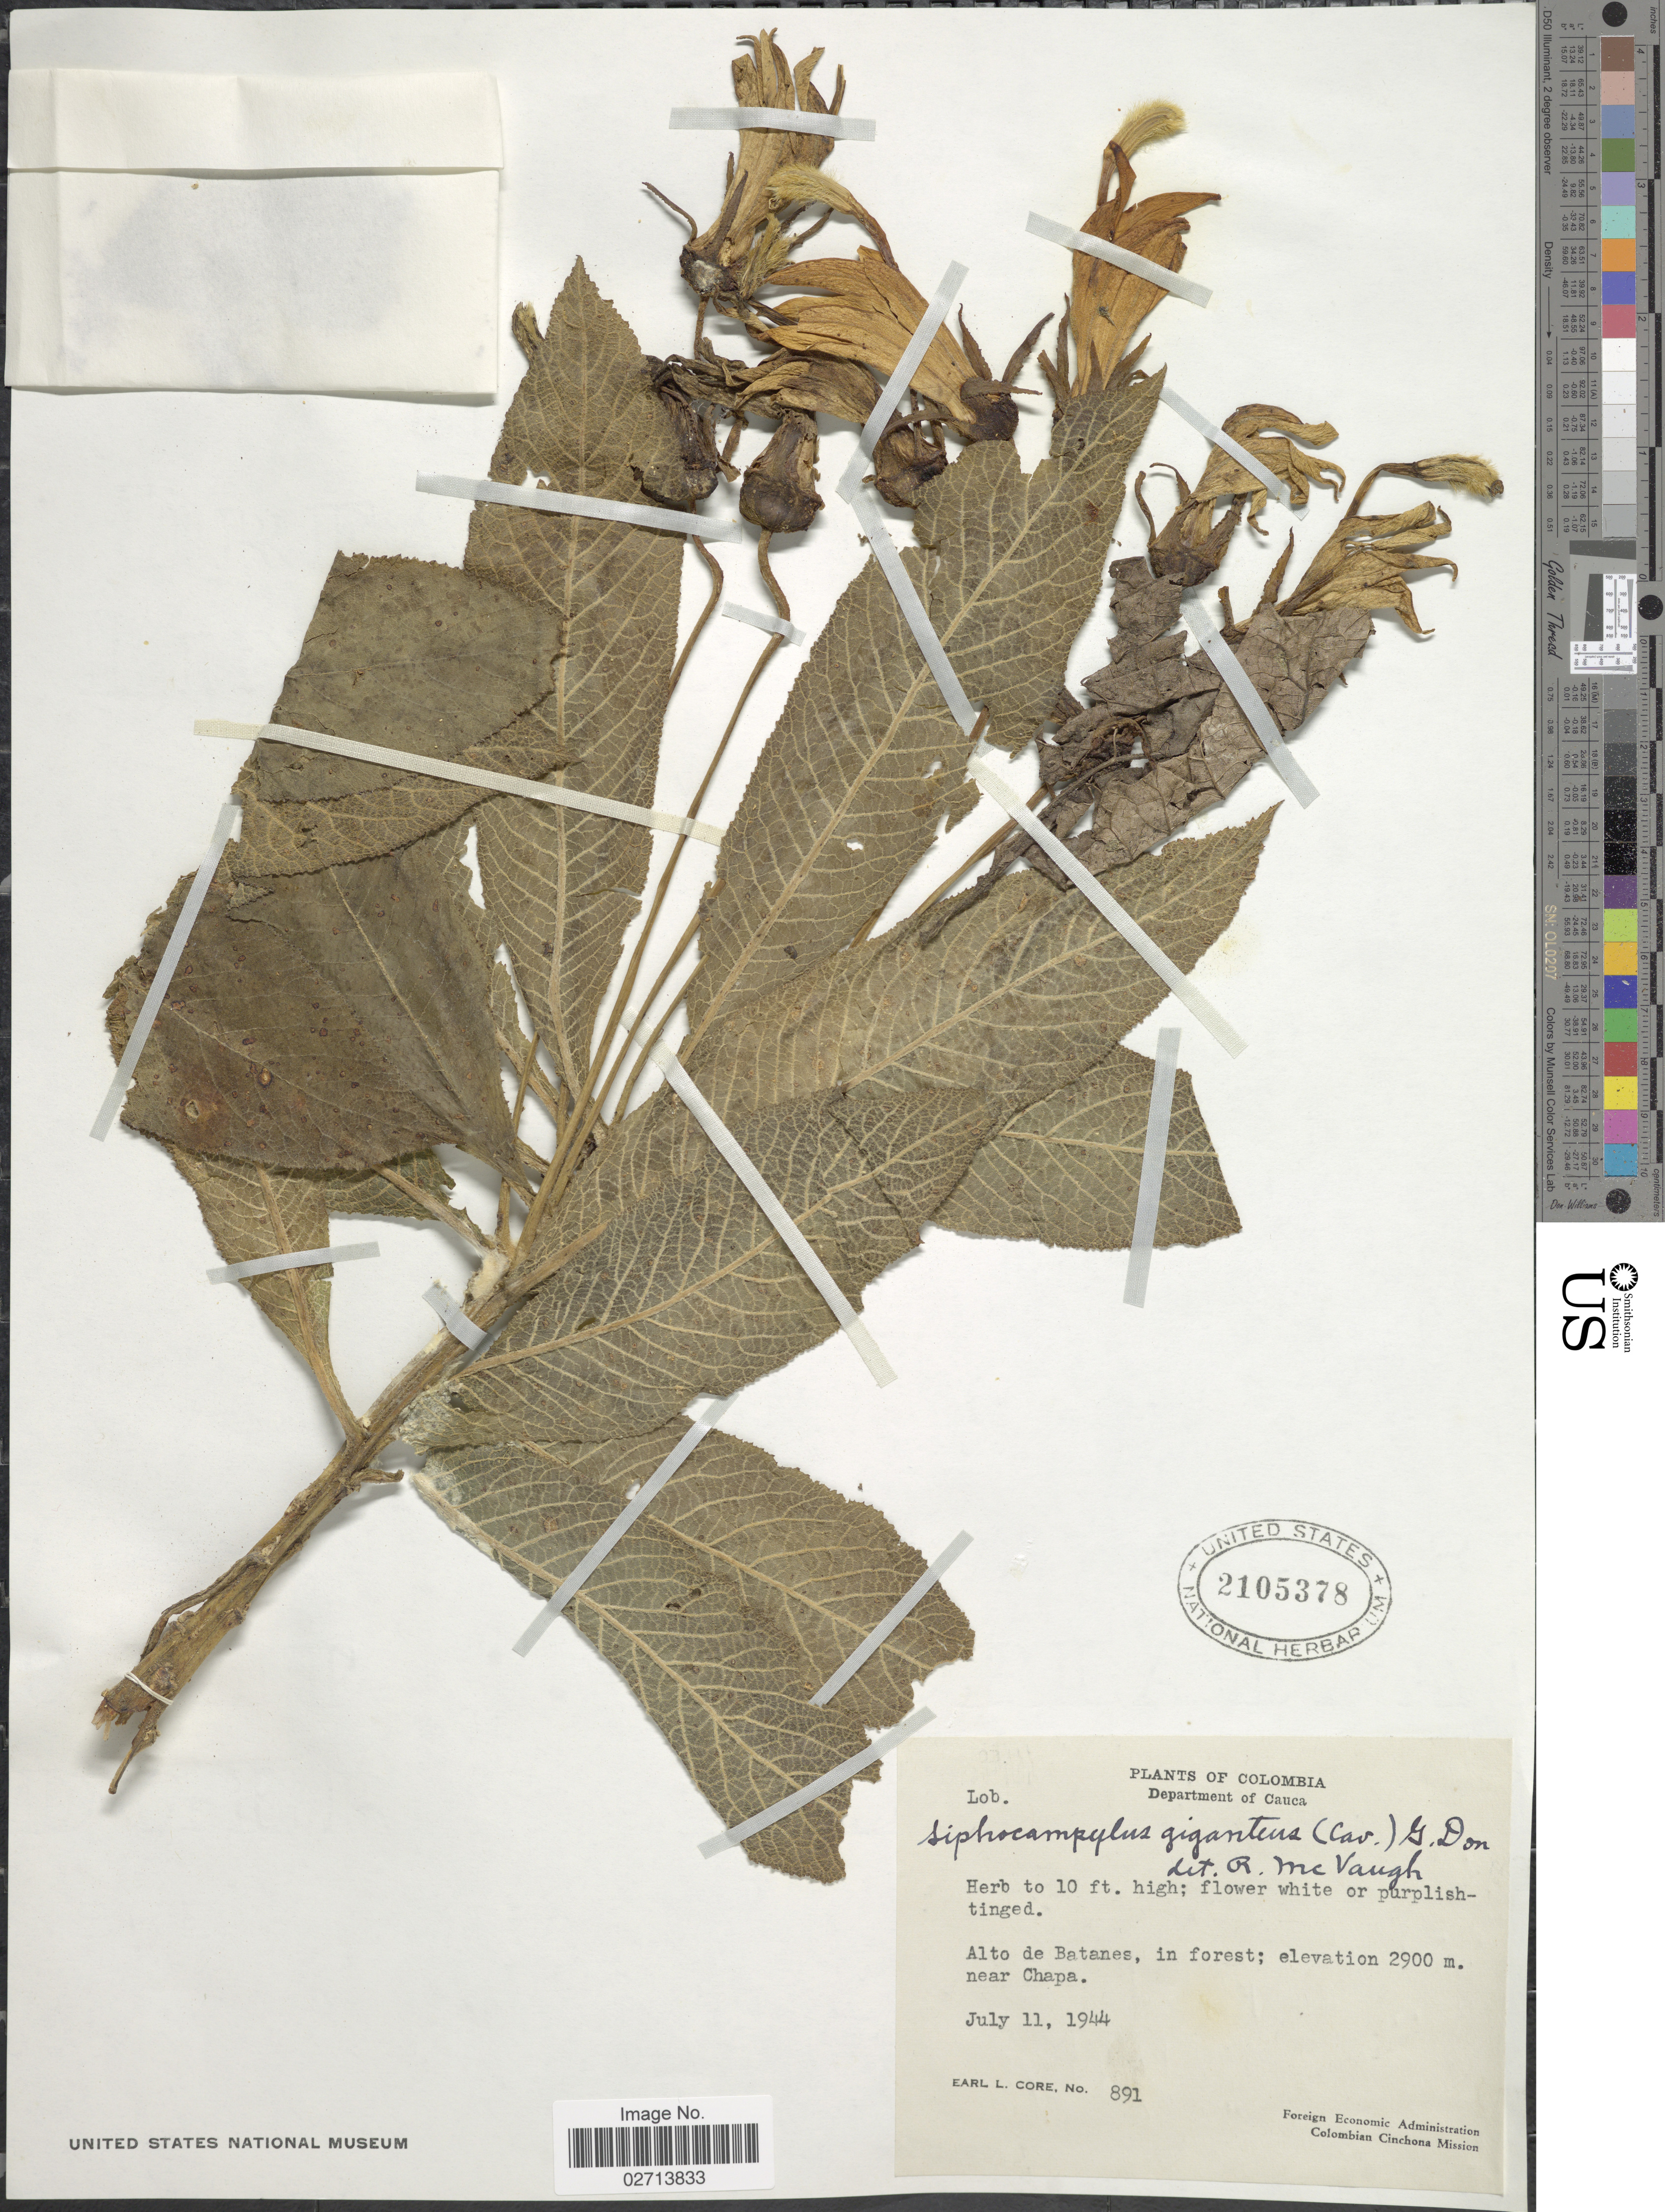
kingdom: Plantae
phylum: Tracheophyta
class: Magnoliopsida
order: Asterales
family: Campanulaceae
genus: Siphocampylus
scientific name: Siphocampylus giganteus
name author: (Cav.) G. Don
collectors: E. L. Core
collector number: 891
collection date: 1944-07-11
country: Colombia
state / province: Cauca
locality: Department of Cauca, Alto de Batanes, in forest; near Chapa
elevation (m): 2900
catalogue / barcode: US 2105378